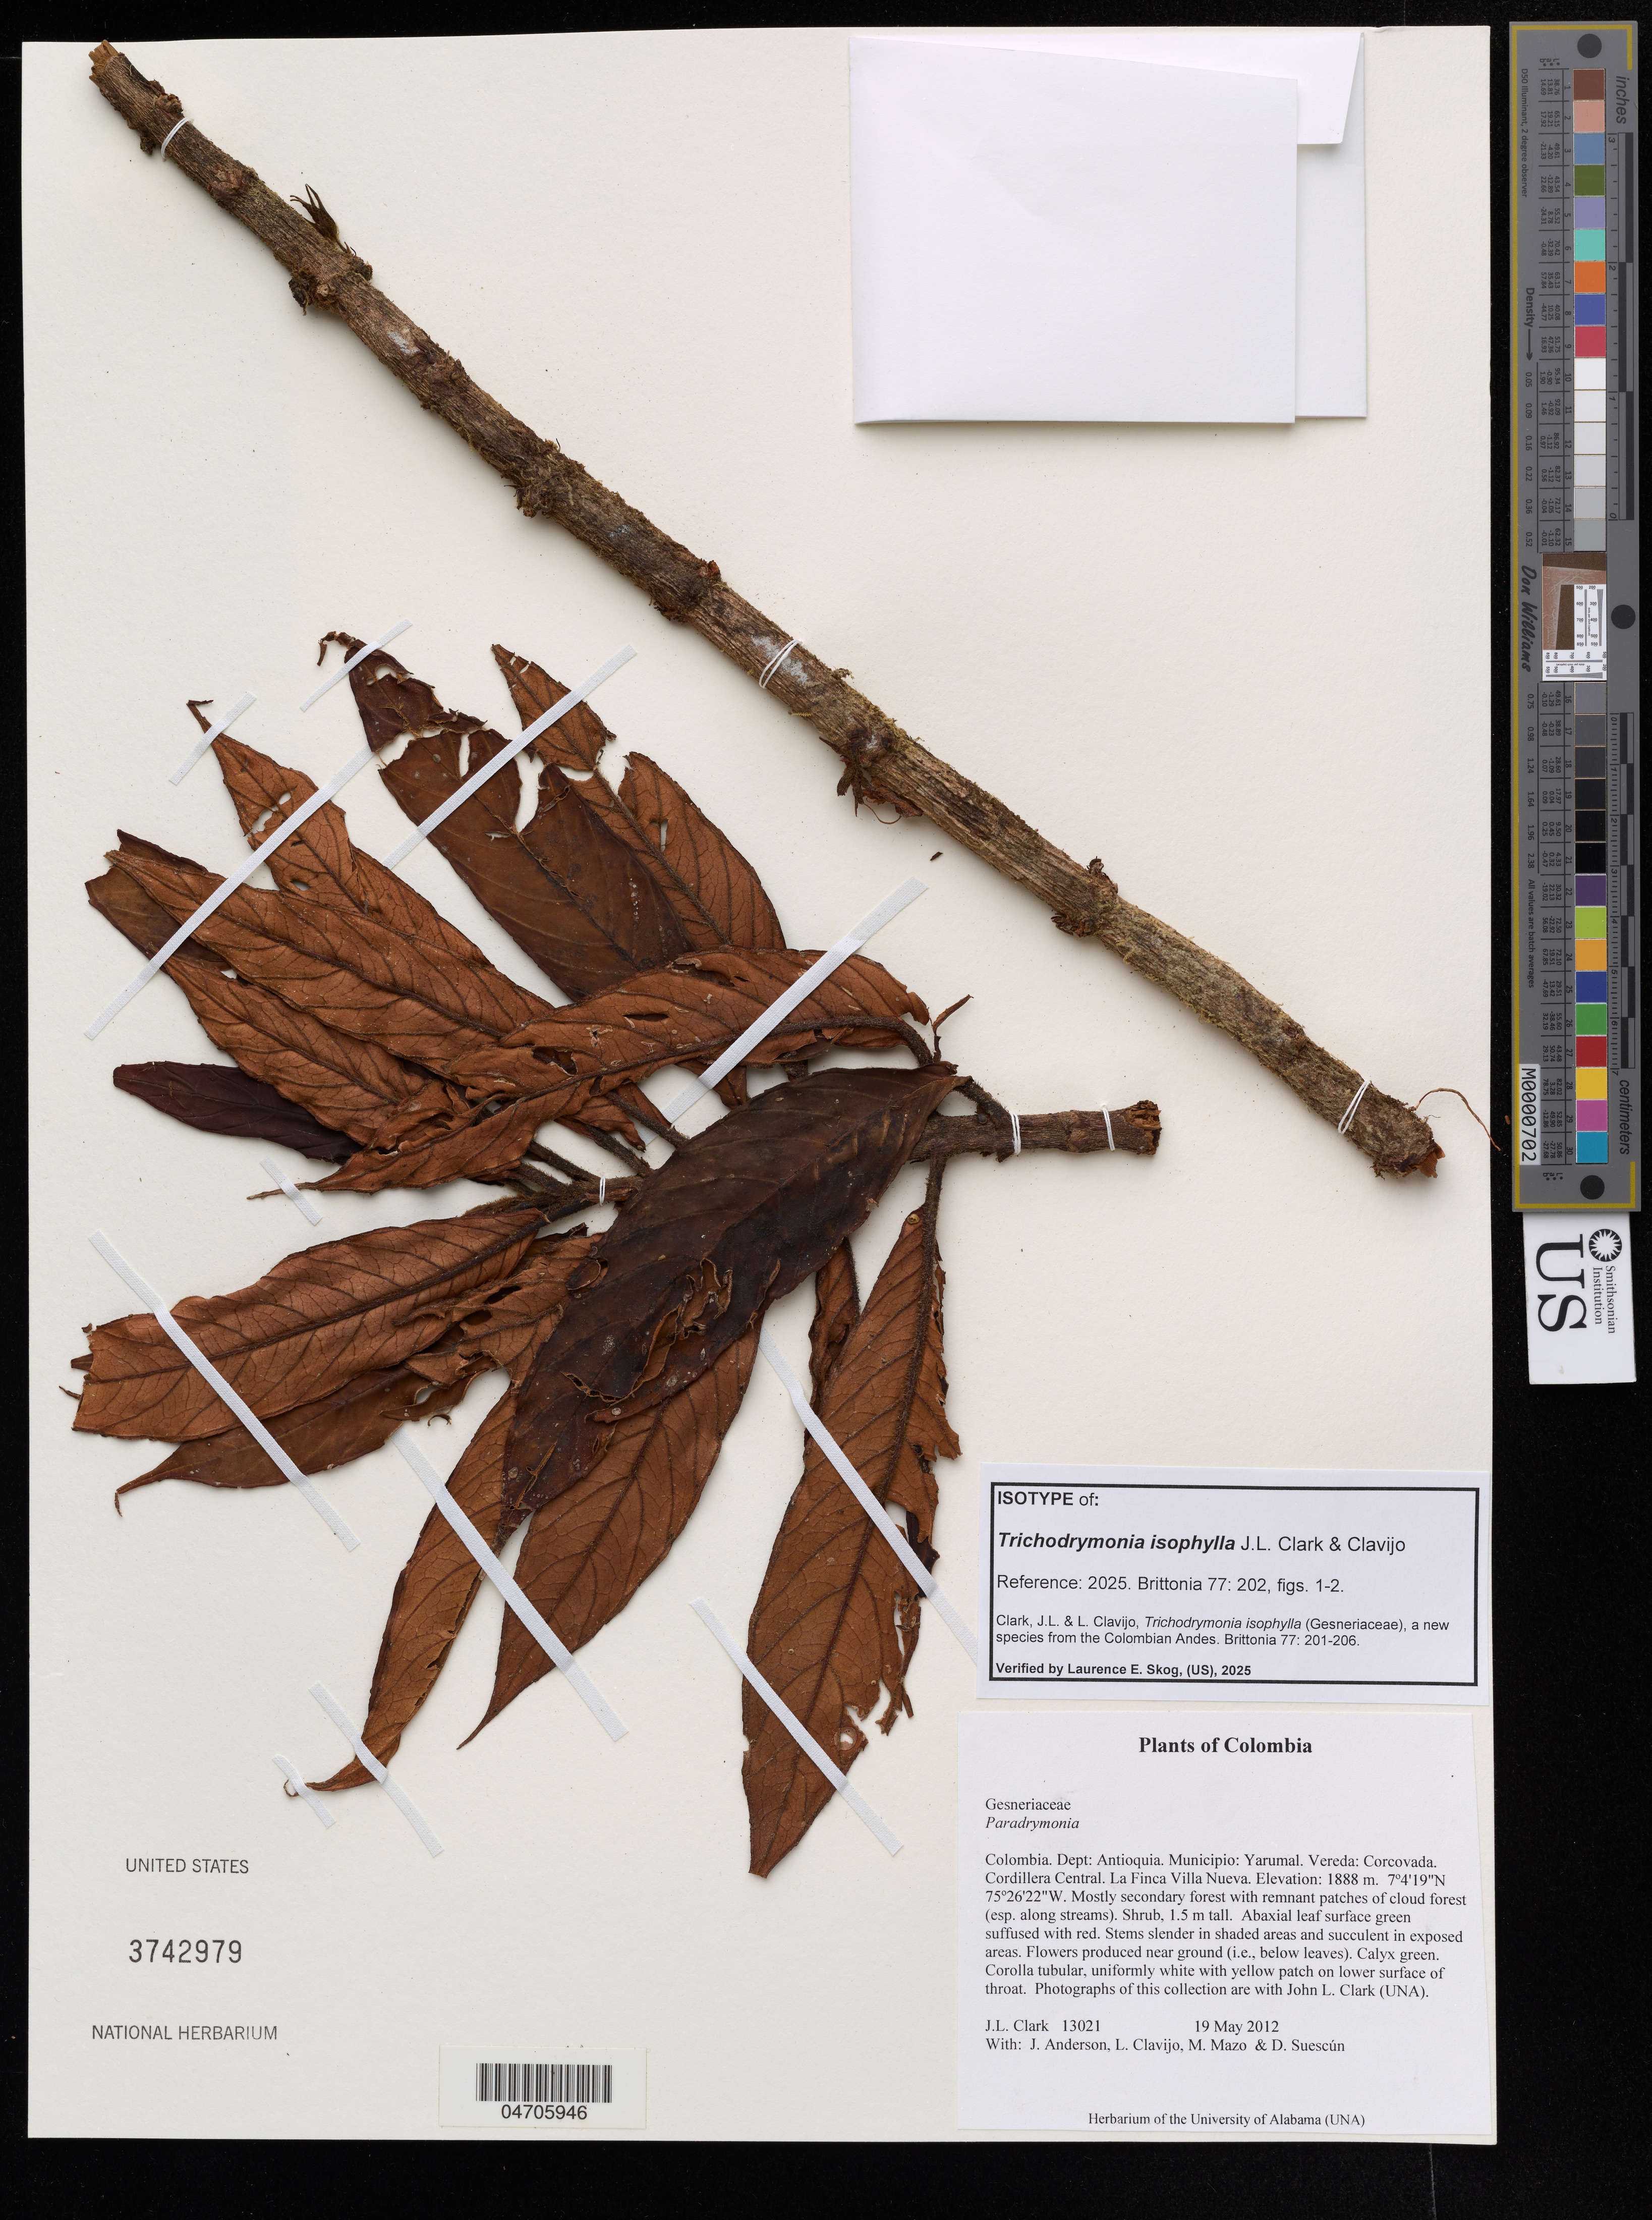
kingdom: Plantae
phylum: Tracheophyta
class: Magnoliopsida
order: Lamiales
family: Gesneriaceae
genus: Trichodrymonia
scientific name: Trichodrymonia isophylla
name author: J.L. Clark & Clavijo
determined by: Skog, Laurence E.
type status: Isotype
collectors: J. L. Clark, J. Anderson, L. Clavijo, M. Mazo & D. Suescún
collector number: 13021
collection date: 2012-05-19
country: Colombia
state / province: Antioquia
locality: Dept: Antioquia. Municipio: Yarumal. Vereda: Corcovada. Cordillera Central. La Finca Villa Nueva.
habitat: mostly secondary forest with remnant patches of cloud forest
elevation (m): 1888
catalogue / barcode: US 3742979